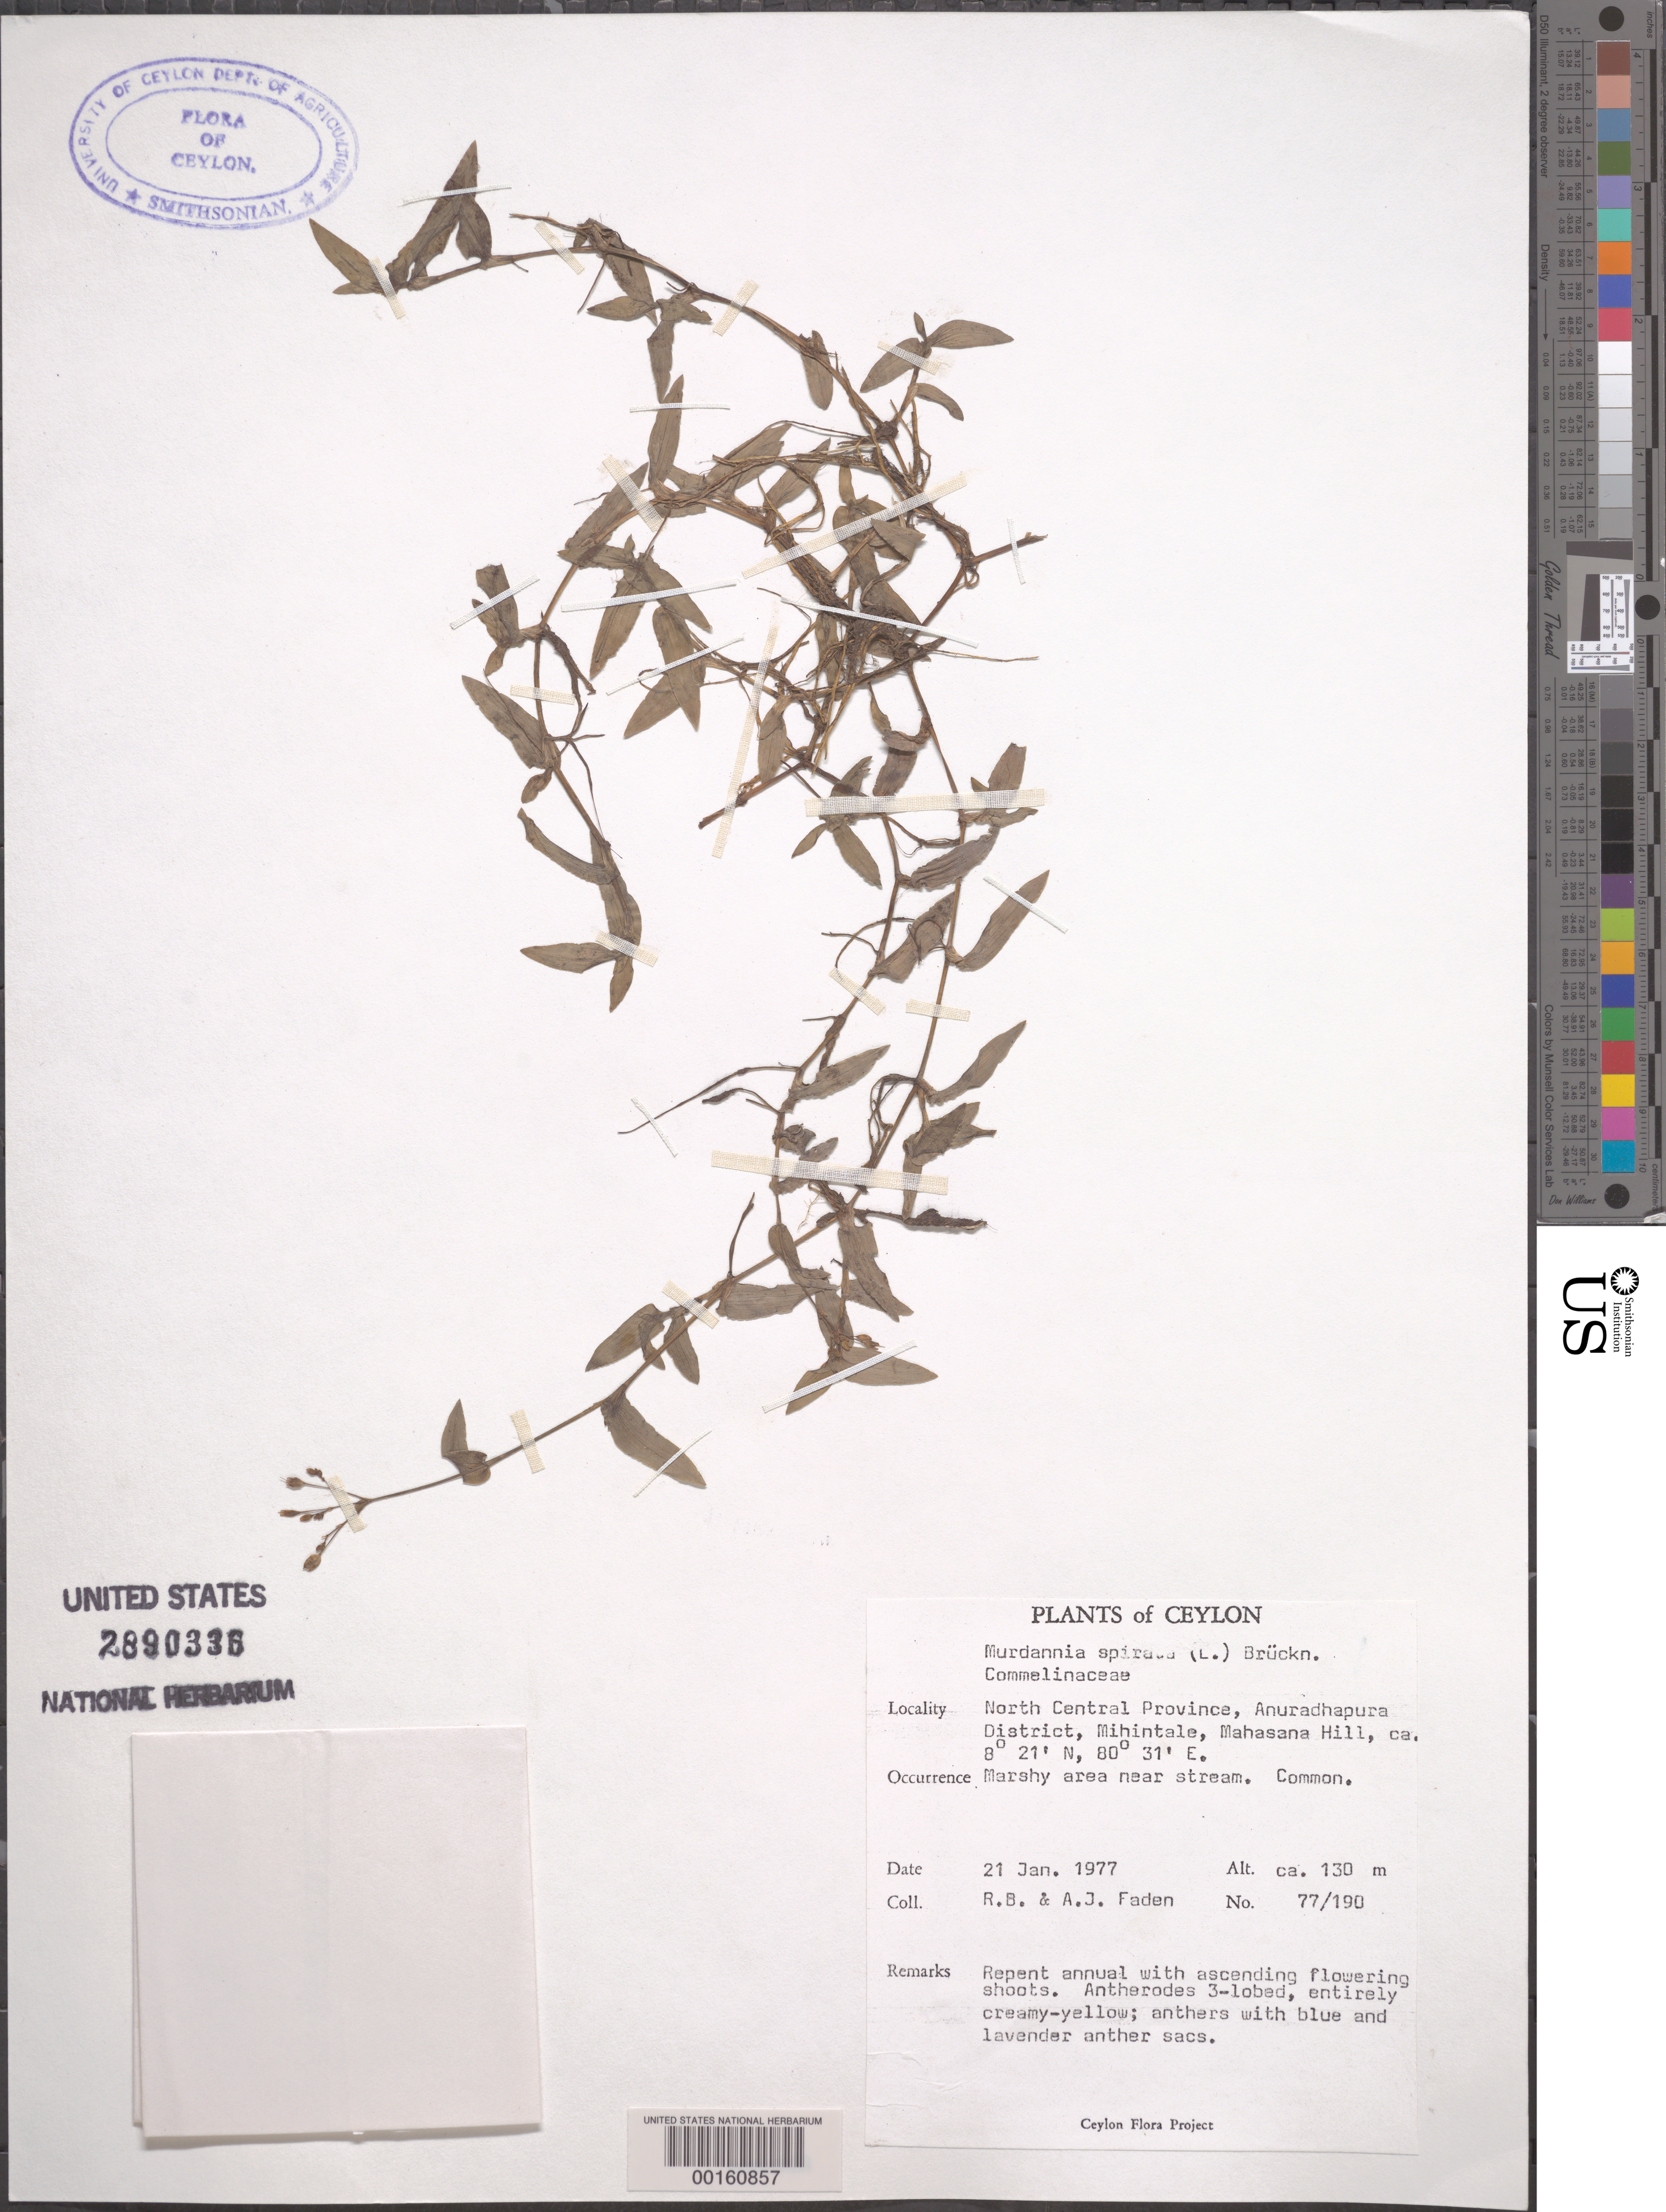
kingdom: Plantae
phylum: Tracheophyta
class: Liliopsida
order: Commelinales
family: Commelinaceae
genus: Murdannia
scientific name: Murdannia spirata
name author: (L.) G. Brückn.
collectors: R. B. Faden & A. J. Faden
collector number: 77/190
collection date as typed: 21 Jan 1977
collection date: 1977-01-21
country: Sri Lanka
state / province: North Central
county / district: Anuradhapura Dist.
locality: Mihintale, mahasana hill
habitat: Marshy area near stream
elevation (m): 130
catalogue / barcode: US 2890336